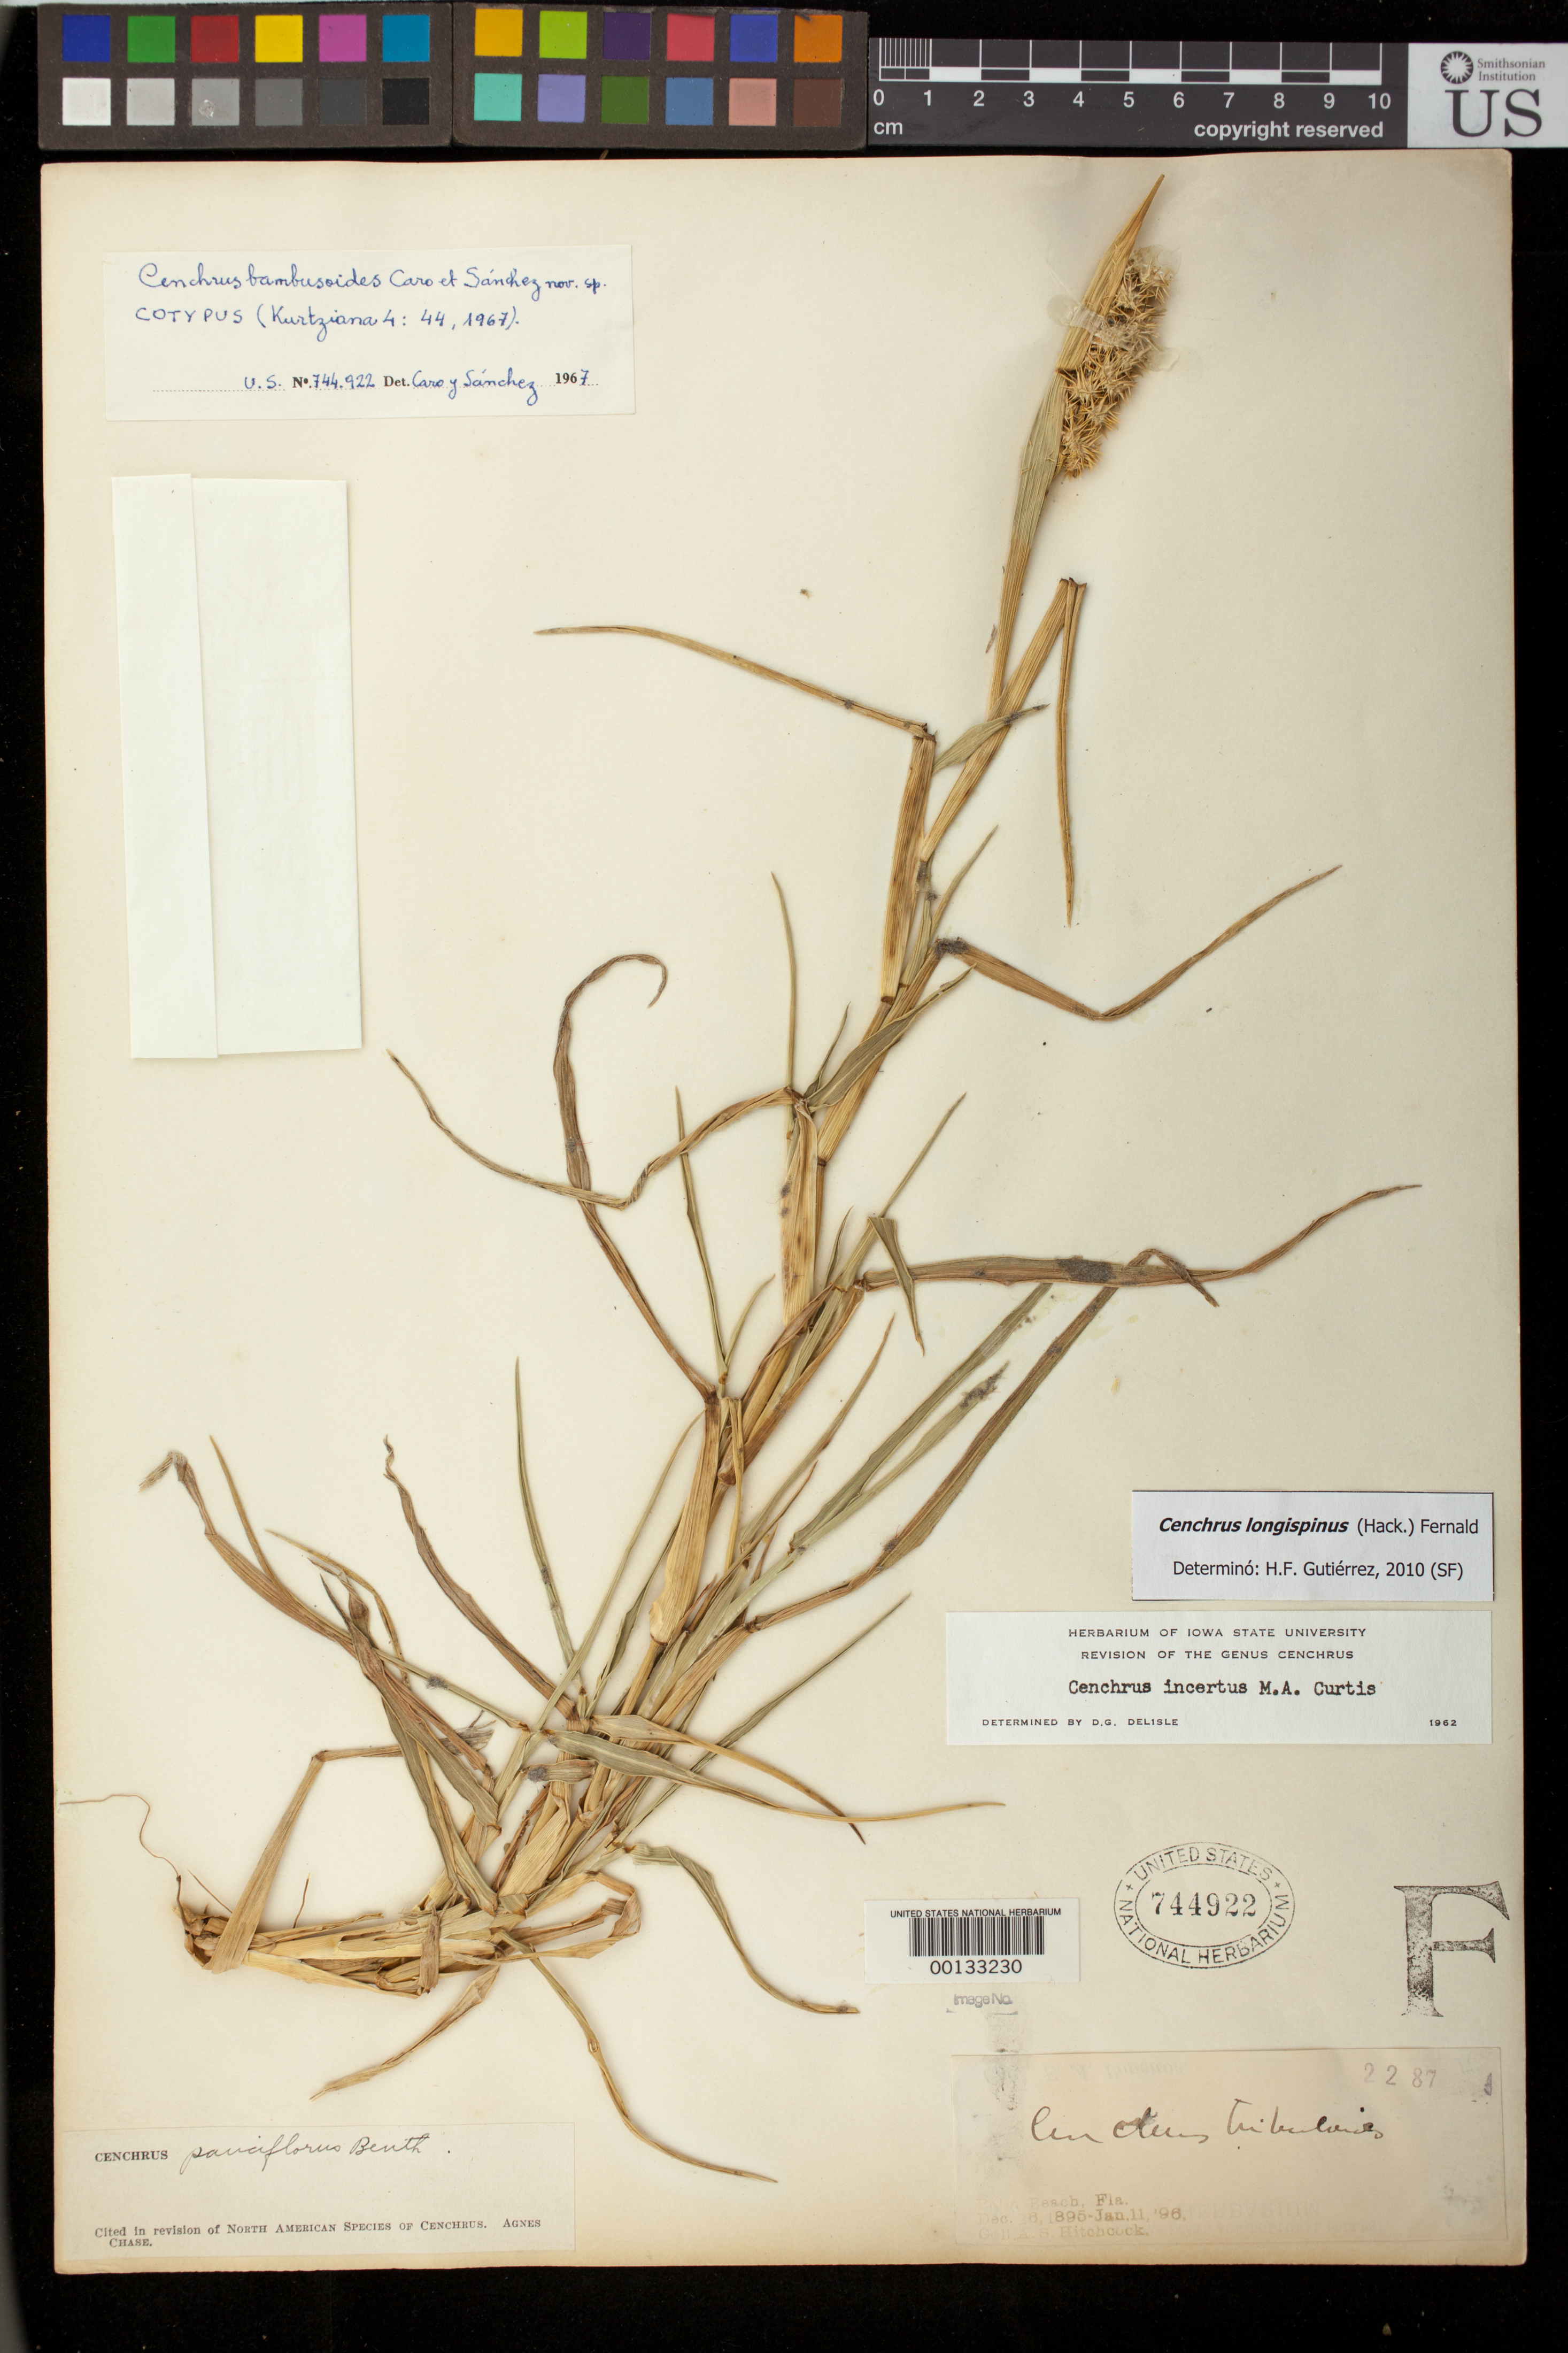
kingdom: Plantae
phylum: Tracheophyta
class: Liliopsida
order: Poales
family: Poaceae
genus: Cenchrus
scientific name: Cenchrus bambusoides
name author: Caro & E.A. Sánchez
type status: Syntype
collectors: A. S. Hitchcock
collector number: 2287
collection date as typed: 26 Dec 1895 to 11 Jan 1896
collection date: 1895-12-26/1896-01-11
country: United States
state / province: Florida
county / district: Palm Beach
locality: Palm Beach.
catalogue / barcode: US 744922